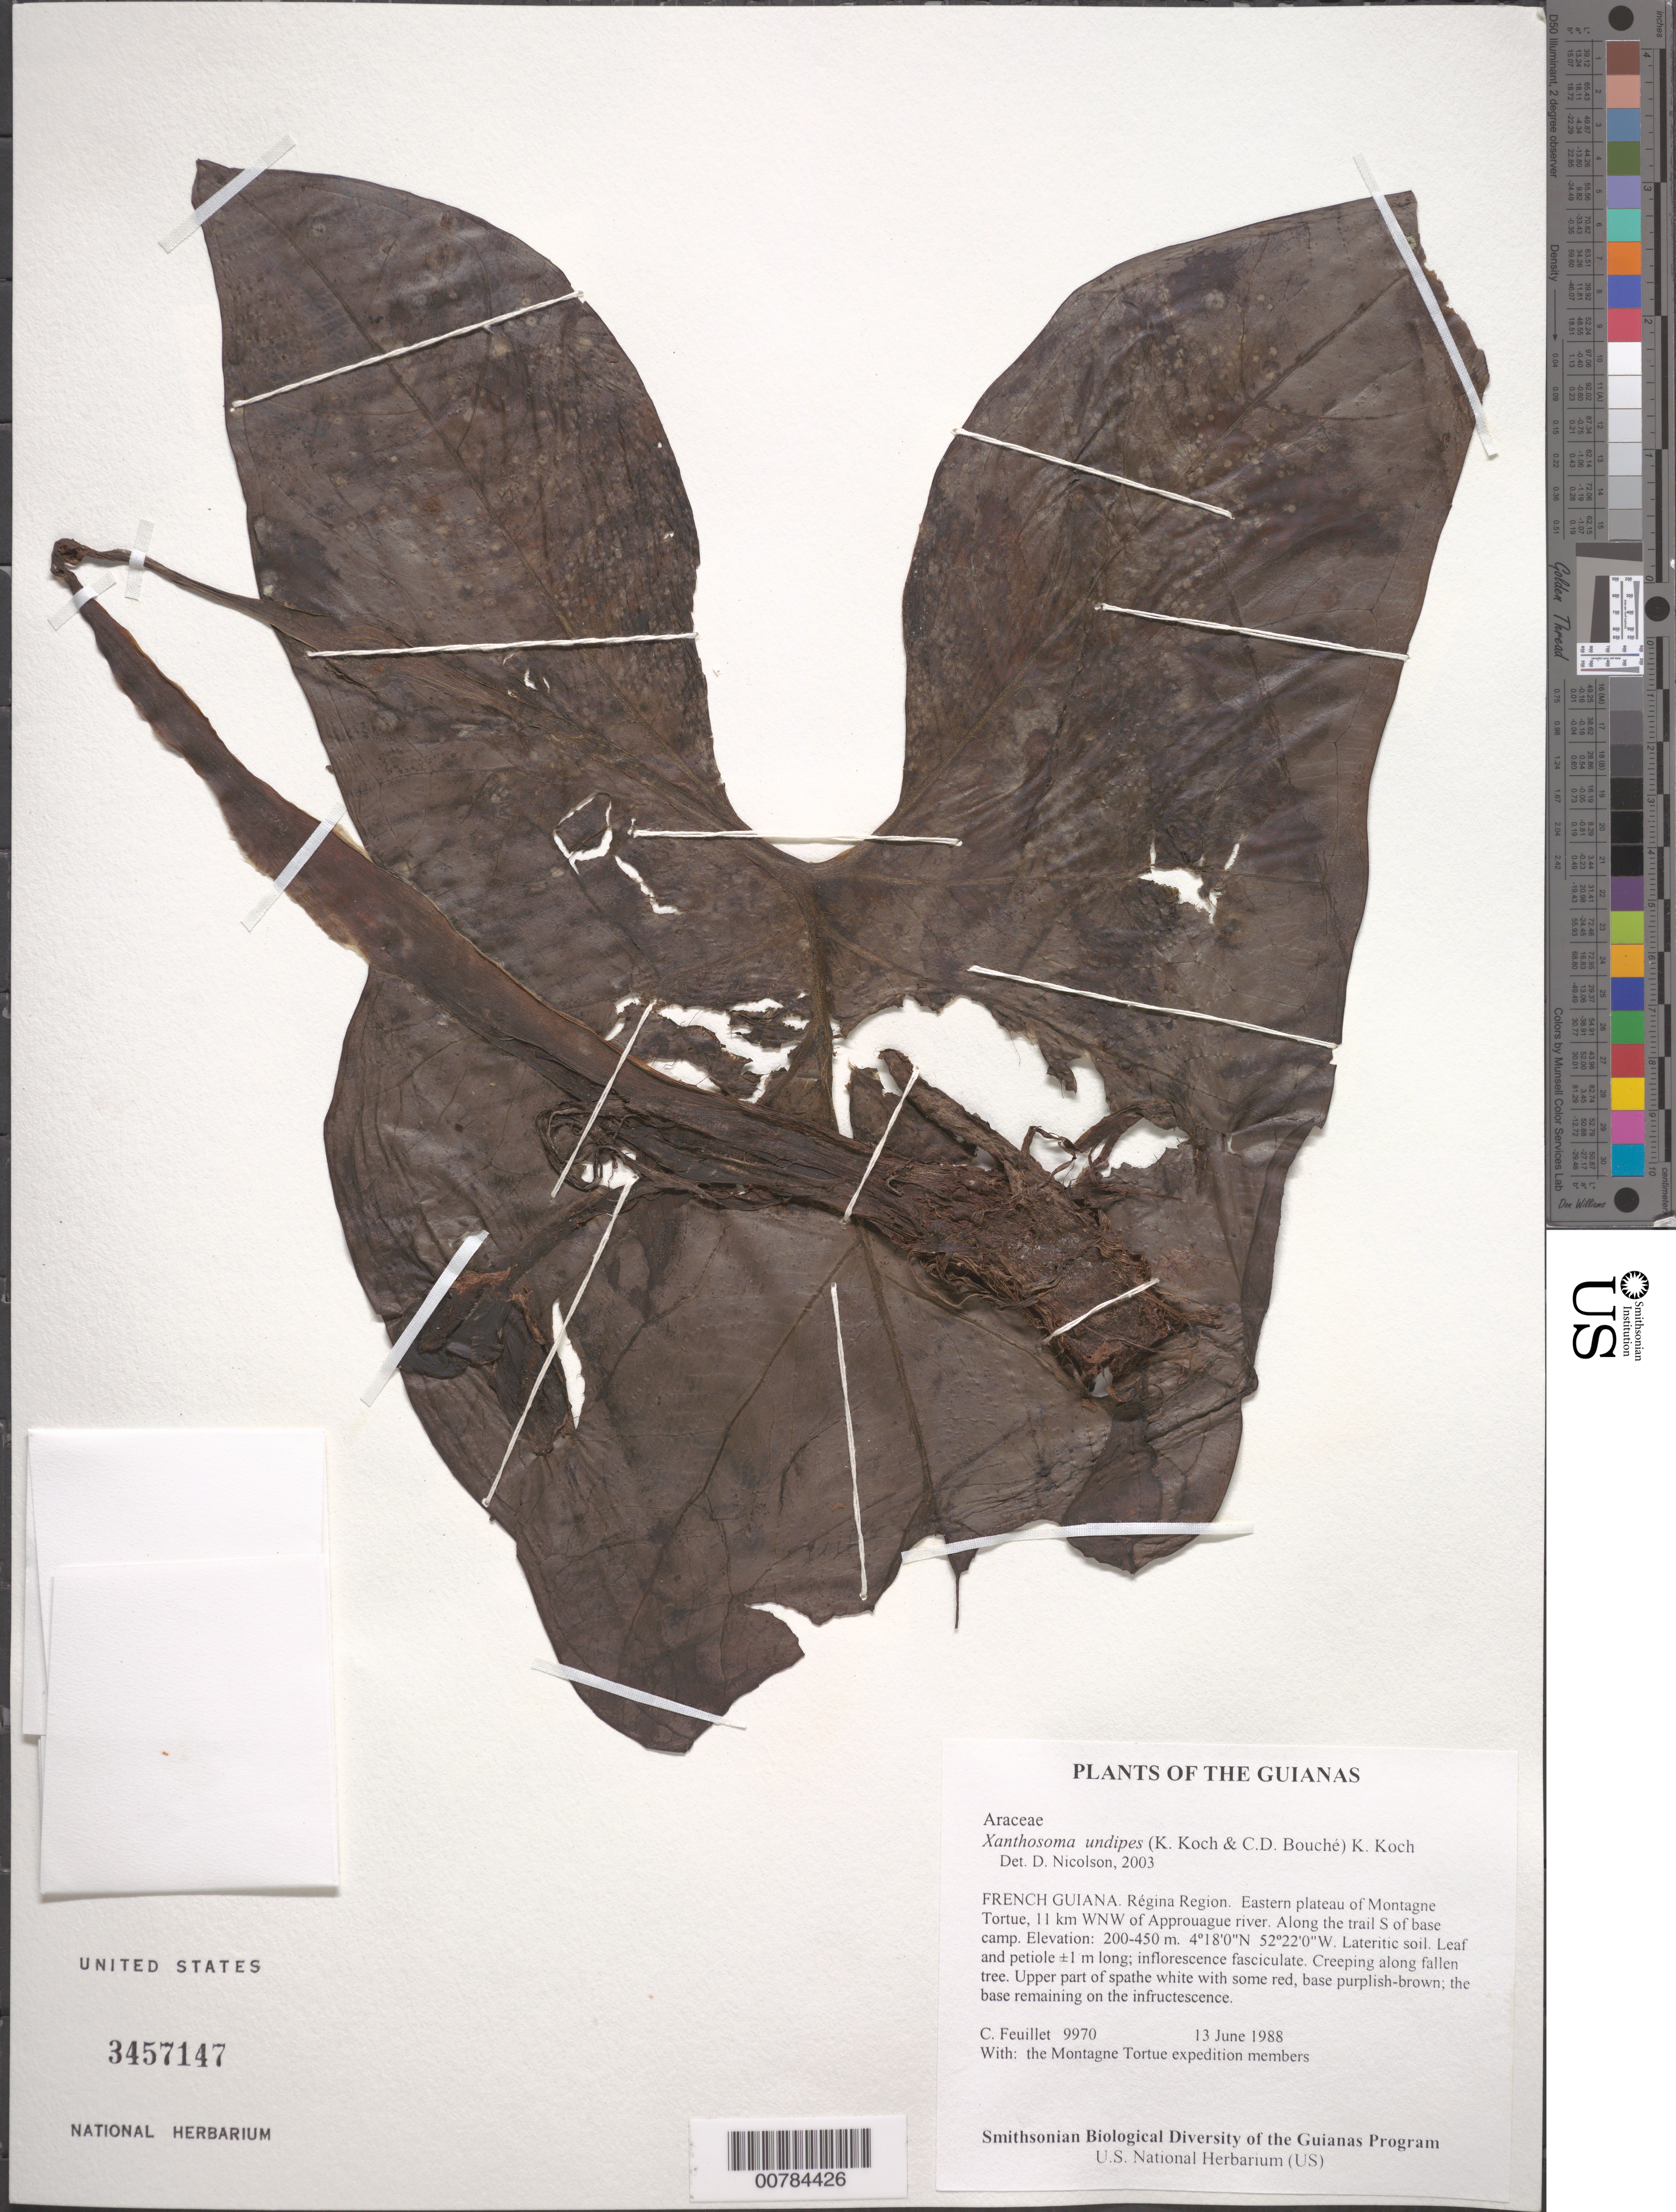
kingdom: Plantae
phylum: Tracheophyta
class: Liliopsida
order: Alismatales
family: Araceae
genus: Xanthosoma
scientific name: Xanthosoma acutum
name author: E.G. Gonç.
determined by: Croat, Thomas B., Missouri Botanical Garden (MO)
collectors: C. Feuillet & Montagne Torte Exped. members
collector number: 9970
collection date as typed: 13 June 1988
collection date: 1988-06-13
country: French Guiana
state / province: Cayenne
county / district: Regina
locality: Eastern plateau of Montagne Tortue, 11 km WNW of Approuague river. Along the trail S of base camp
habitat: Lateritic soil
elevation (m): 200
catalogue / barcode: US 3457147